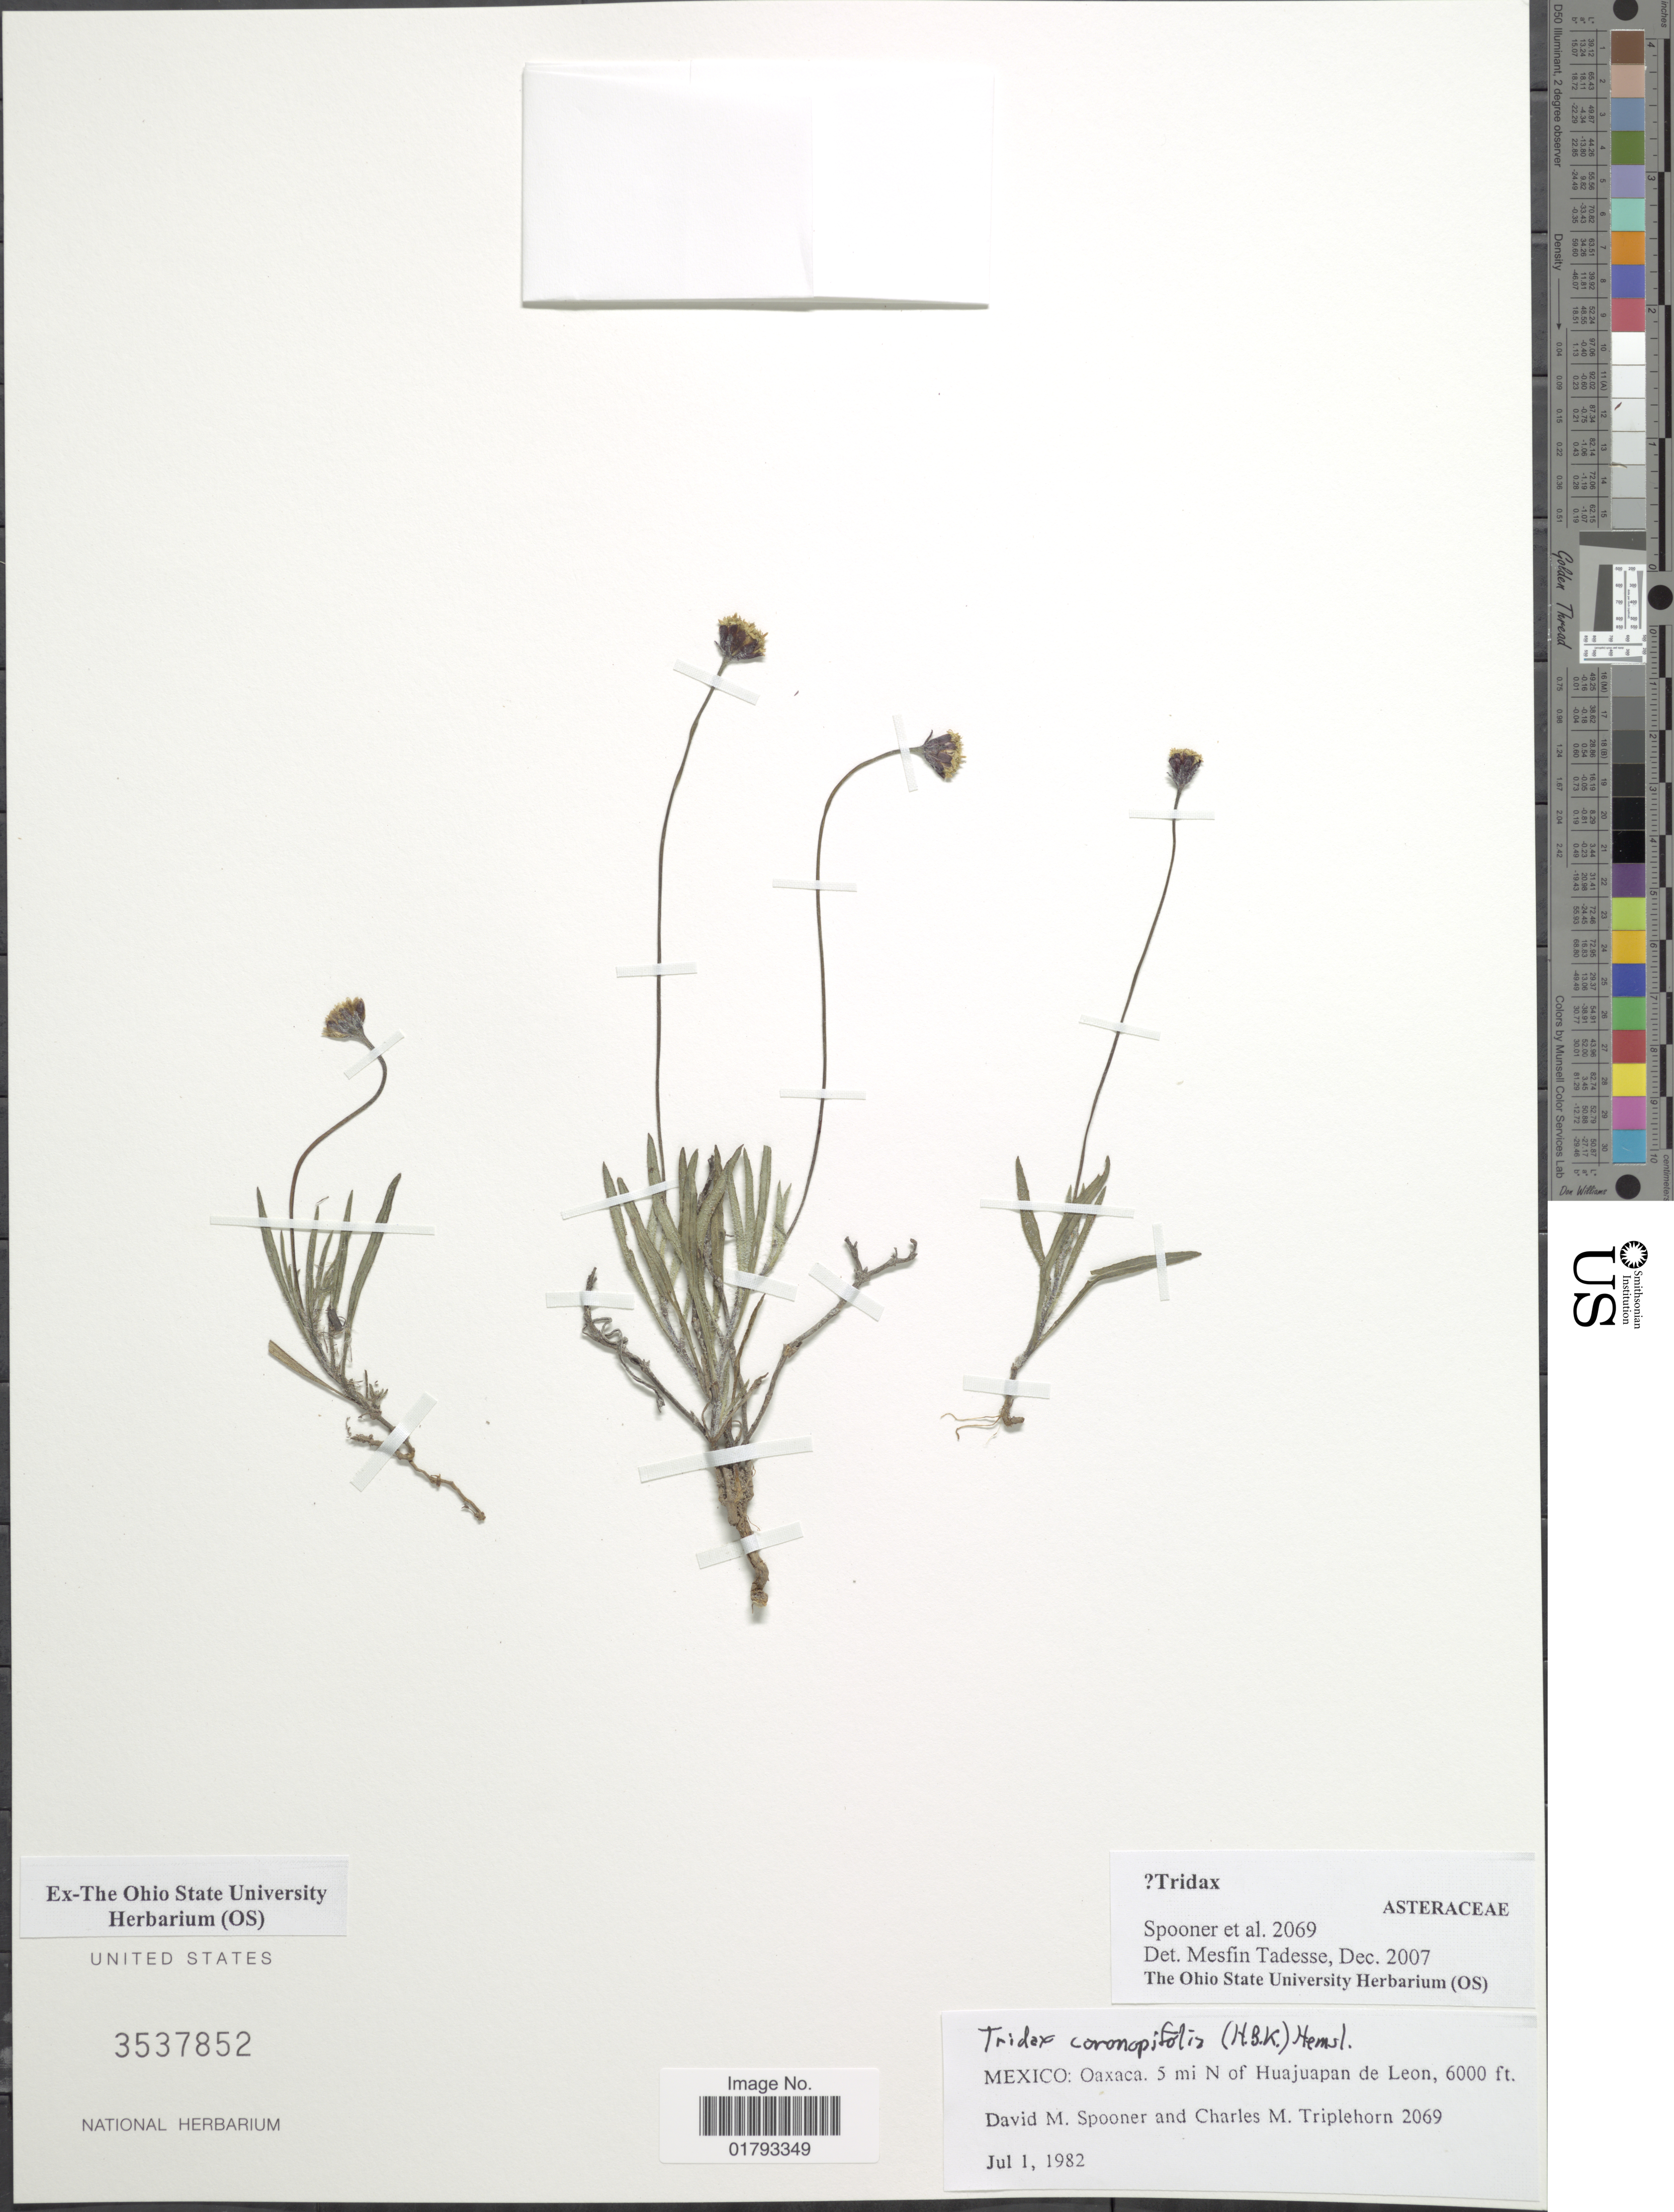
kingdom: Plantae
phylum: Tracheophyta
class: Magnoliopsida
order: Asterales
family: Asteraceae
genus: Tridax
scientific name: Tridax coronopifolia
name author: (Kunth) Hemsl.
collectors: D. Spooner & Triplehorn, C.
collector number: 2069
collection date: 1982-07-01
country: Mexico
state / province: Oaxaca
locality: Mexico: Oaxaca, 5 mi N of Huajuapan de Leon.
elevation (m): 1829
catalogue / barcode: US 3537852